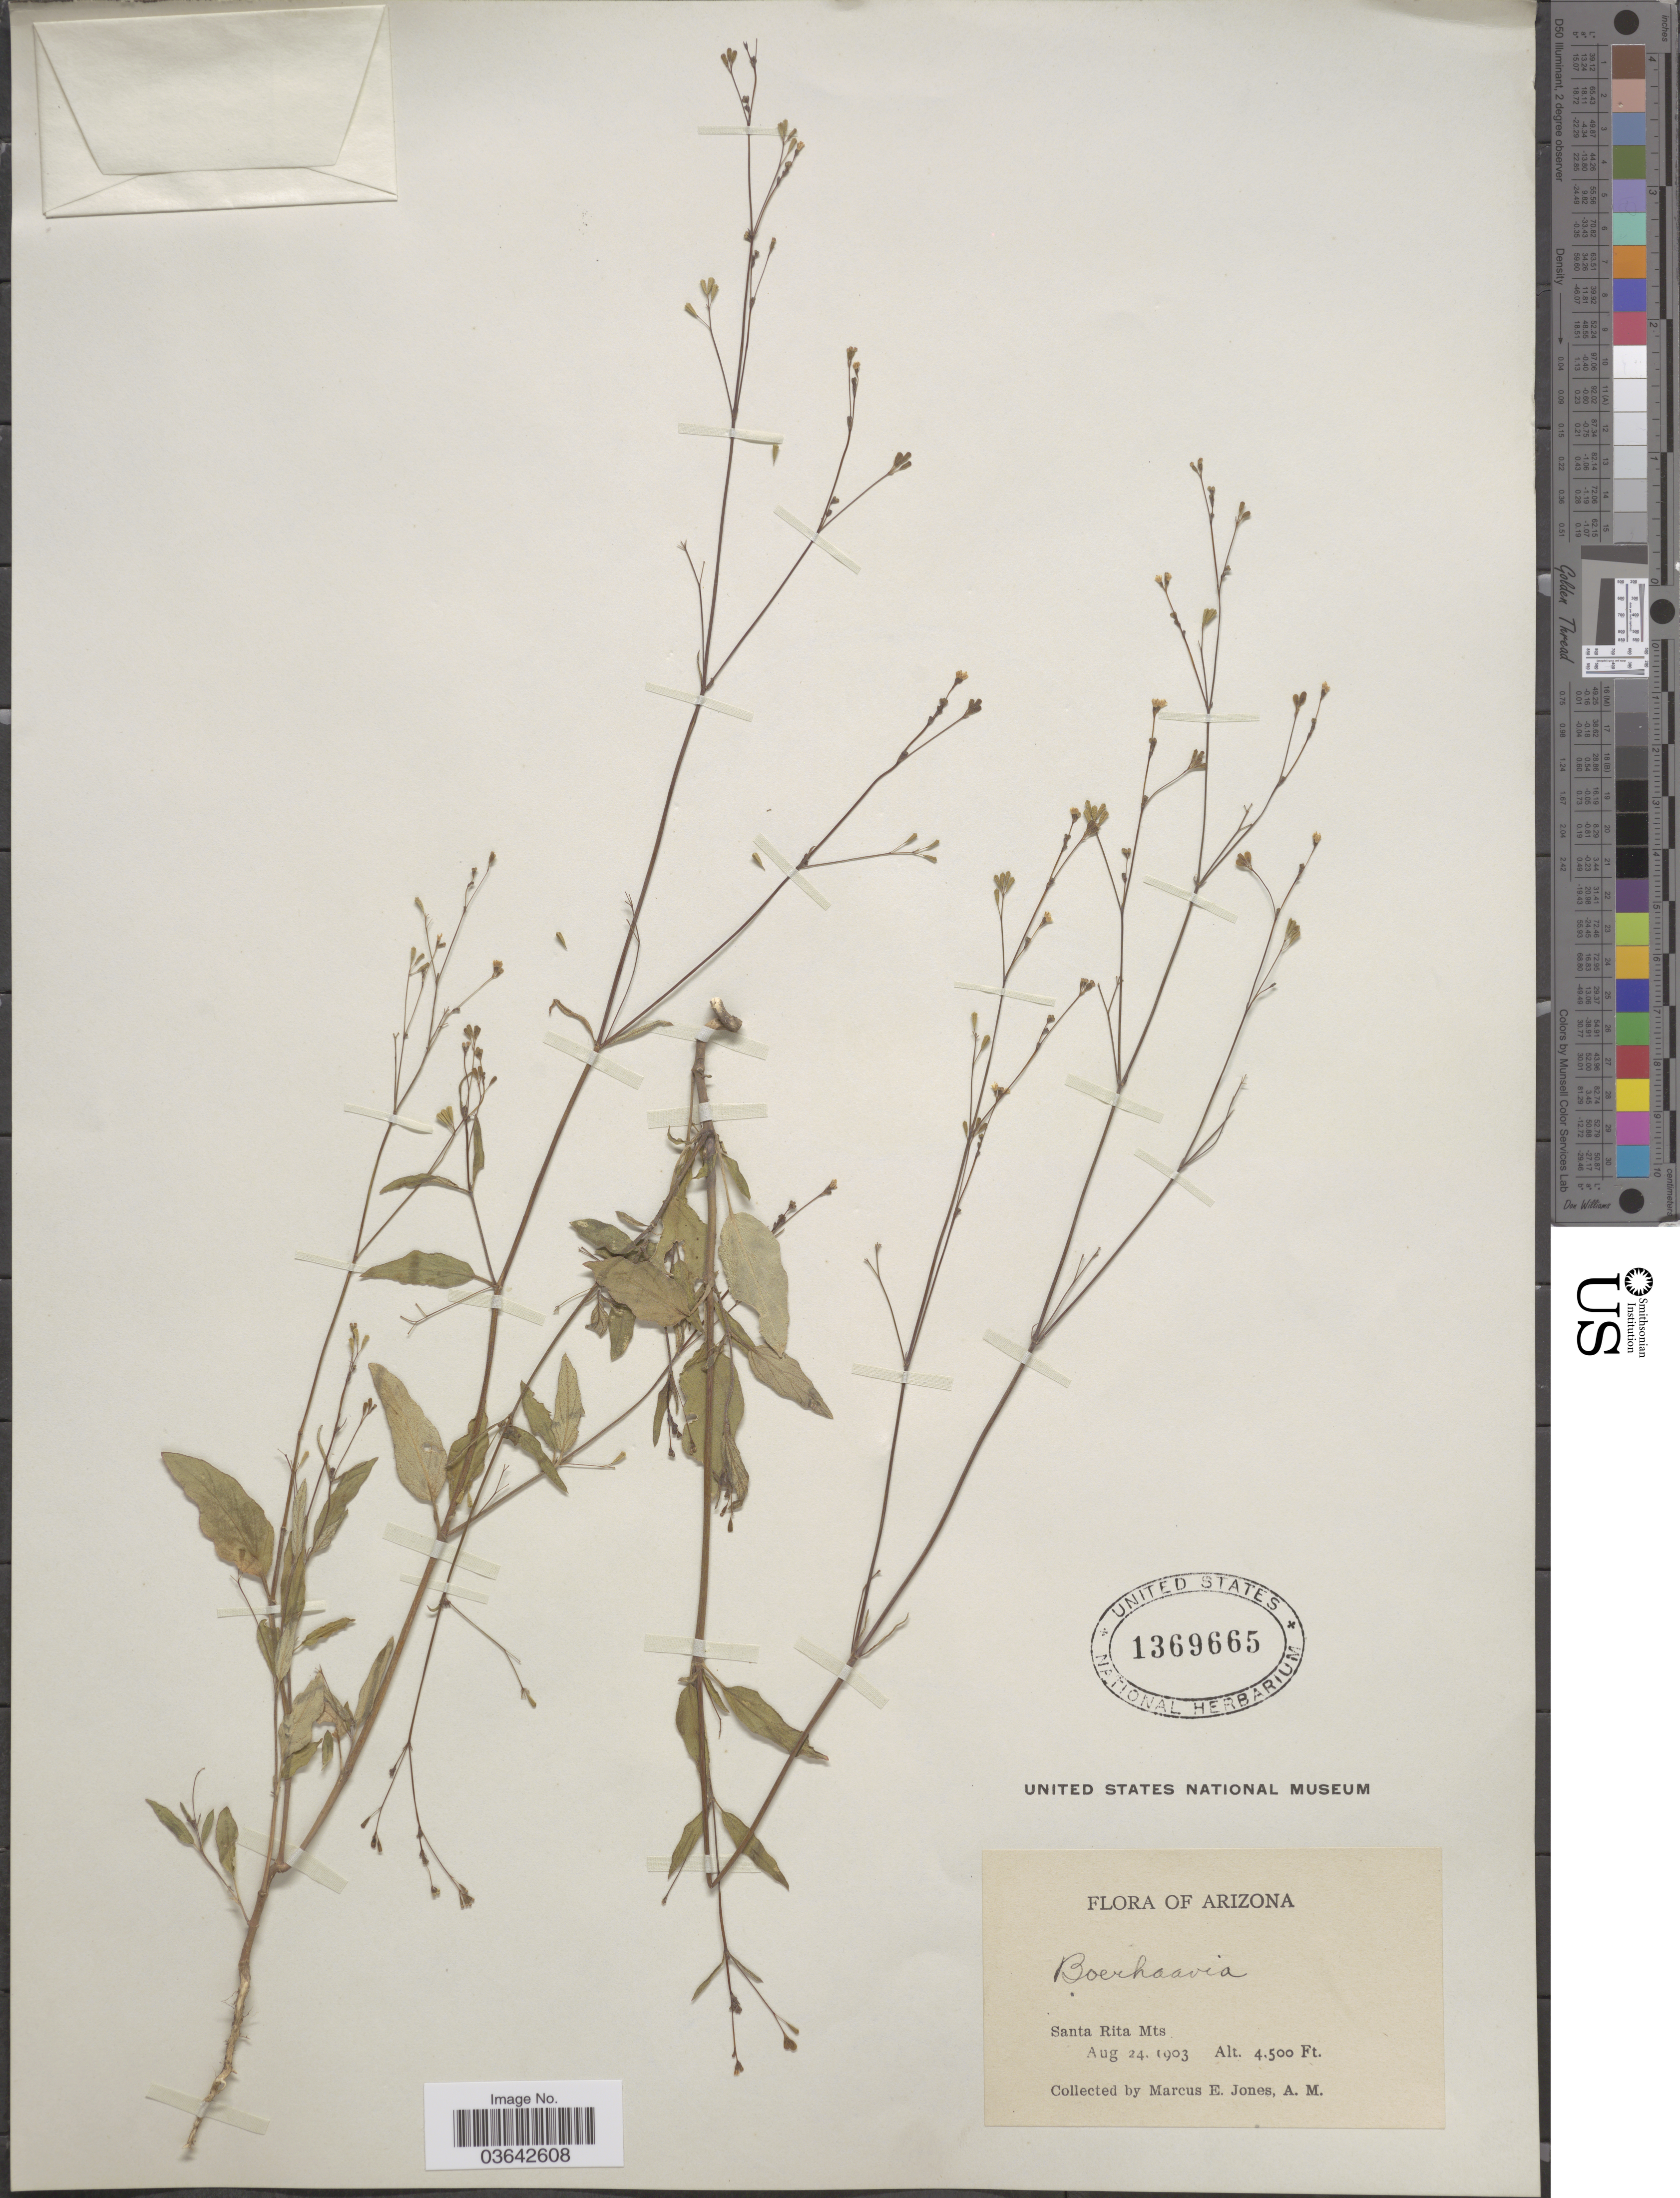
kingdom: Plantae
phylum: Tracheophyta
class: Magnoliopsida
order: Caryophyllales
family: Nyctaginaceae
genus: Boerhavia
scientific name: Boerhavia intermedia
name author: M.E. Jones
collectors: M. E. Jones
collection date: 1903-08-24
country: United States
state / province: Arizona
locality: Santa Rita Mts.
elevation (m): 1372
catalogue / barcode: US 1369665